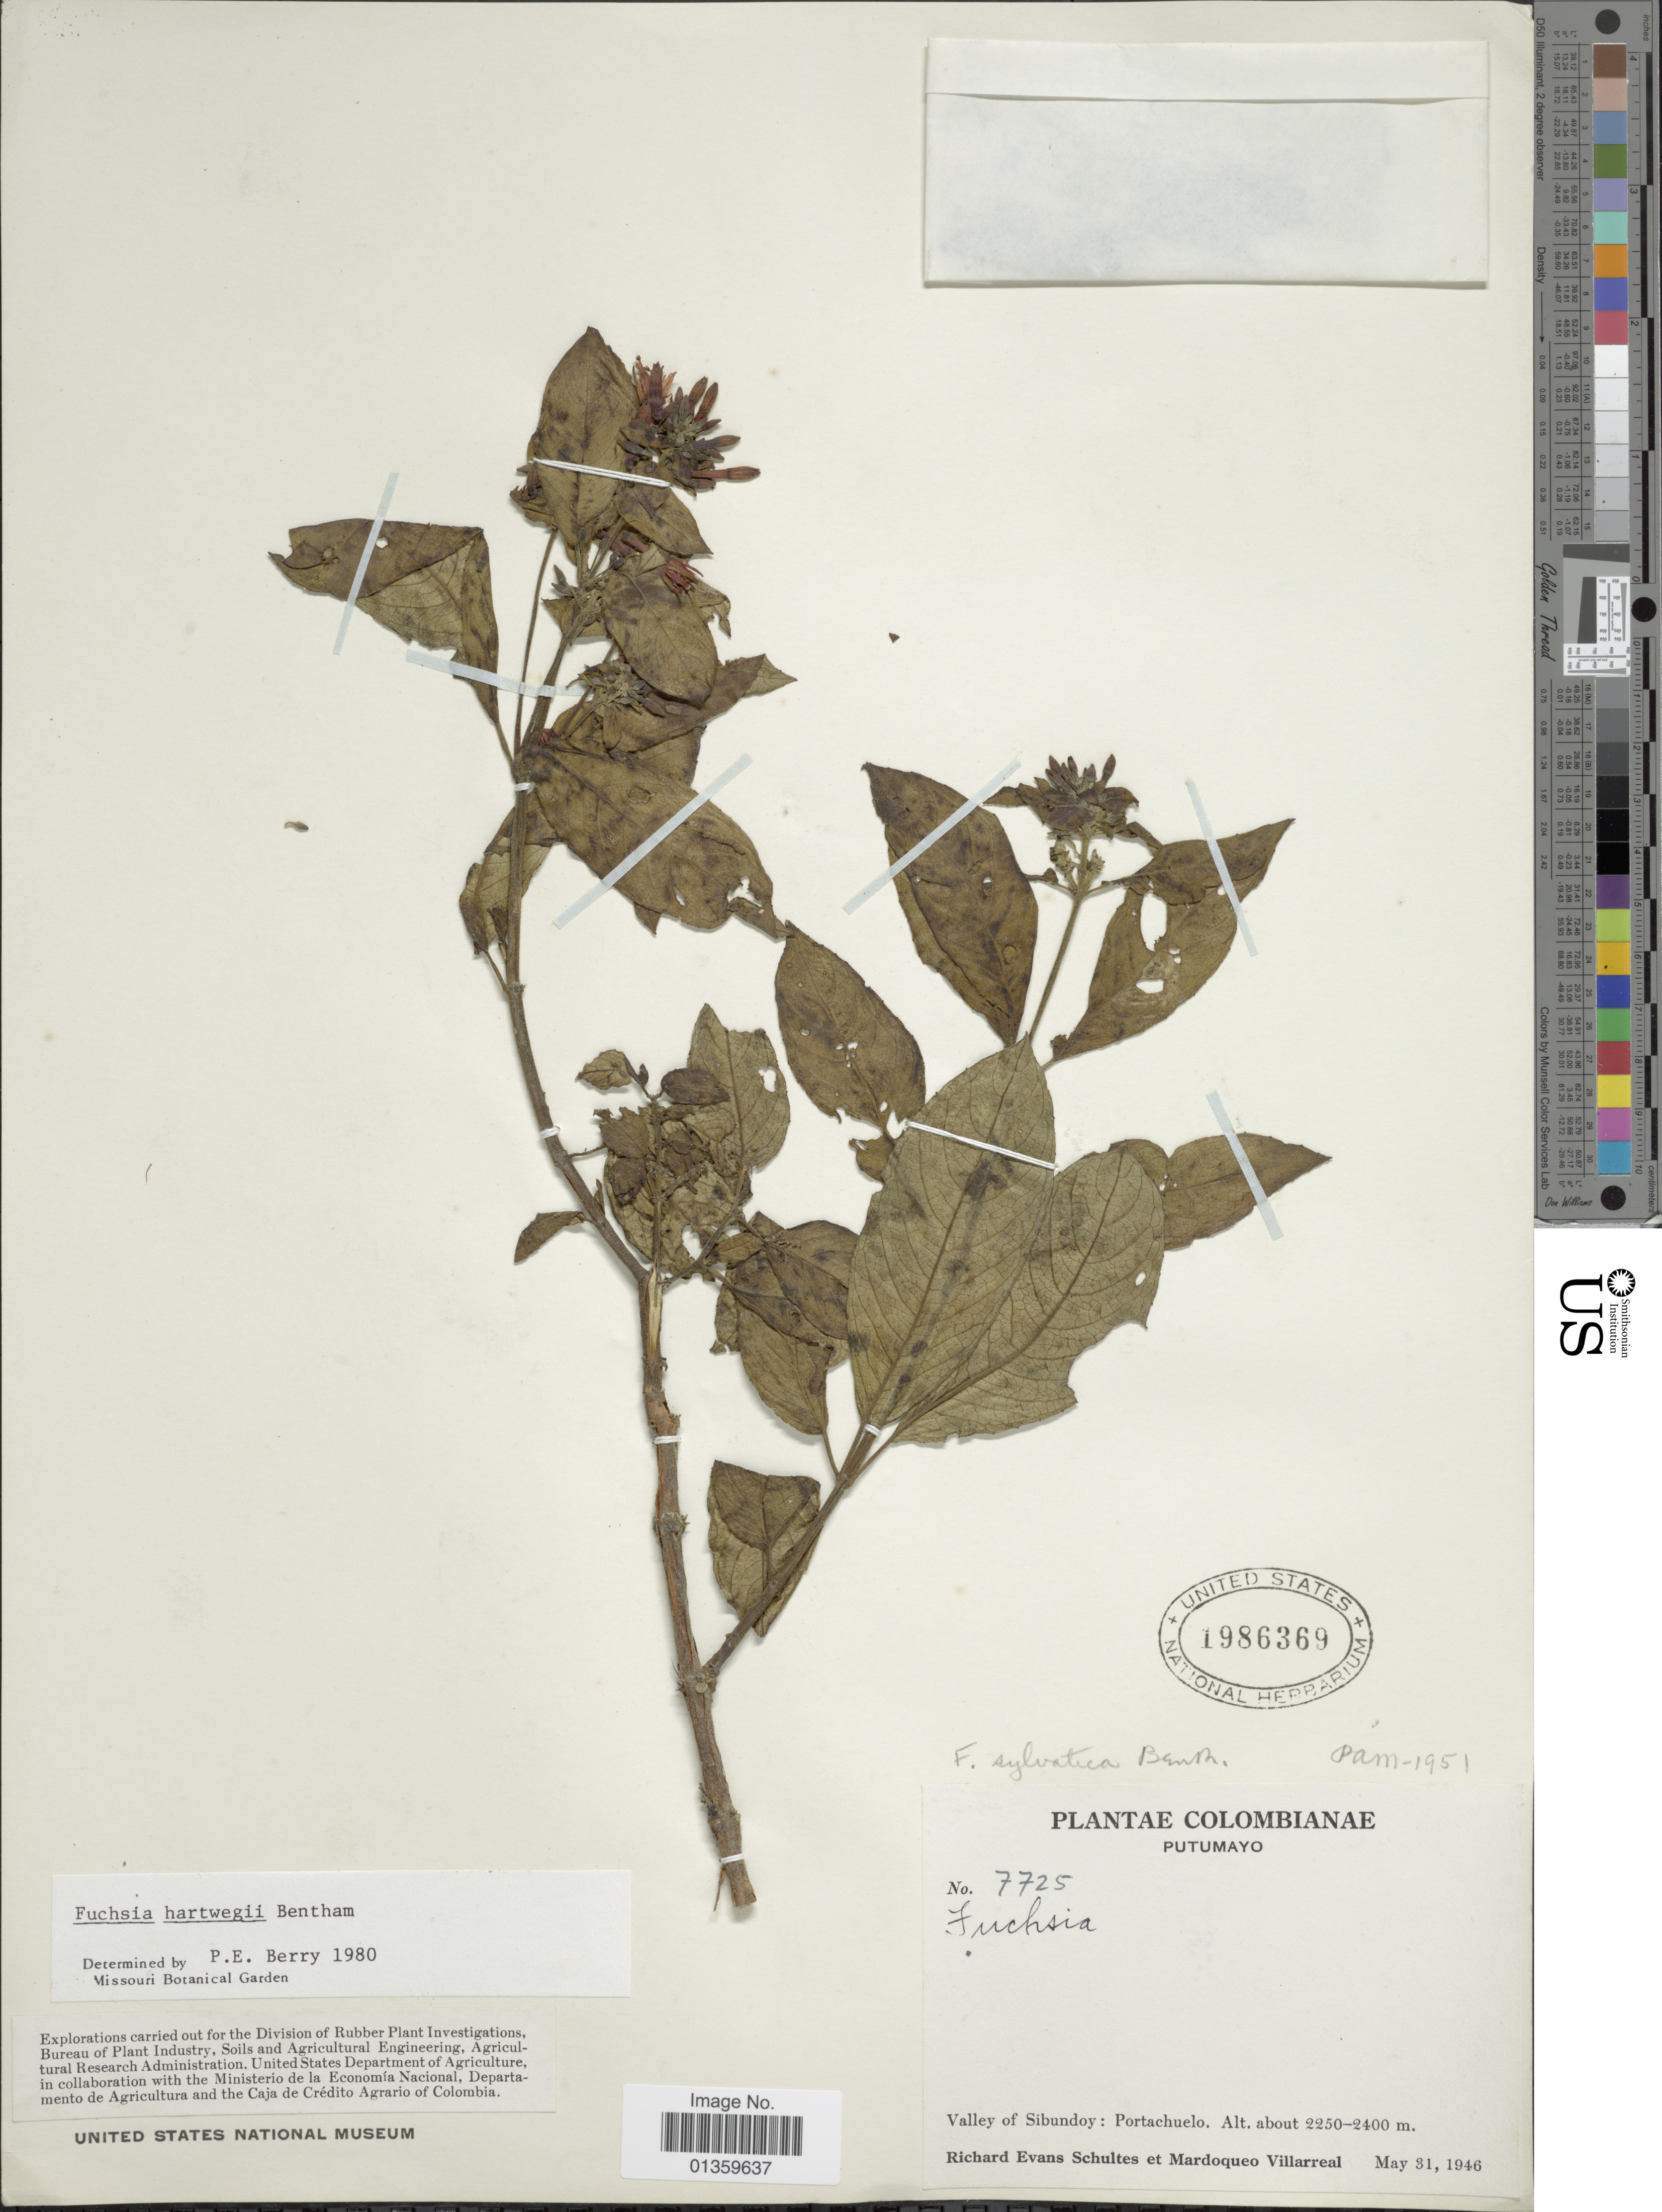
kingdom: Plantae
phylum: Tracheophyta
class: Magnoliopsida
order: Myrtales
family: Onagraceae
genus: Fuchsia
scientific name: Fuchsia hartwegii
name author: Benth.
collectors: R. E. Schultes & M. Villarreal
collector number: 7725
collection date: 1946-05-31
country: Colombia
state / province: Putumayo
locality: Valley of Sibundoy: Portachuelo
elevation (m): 2250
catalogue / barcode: US 1986369